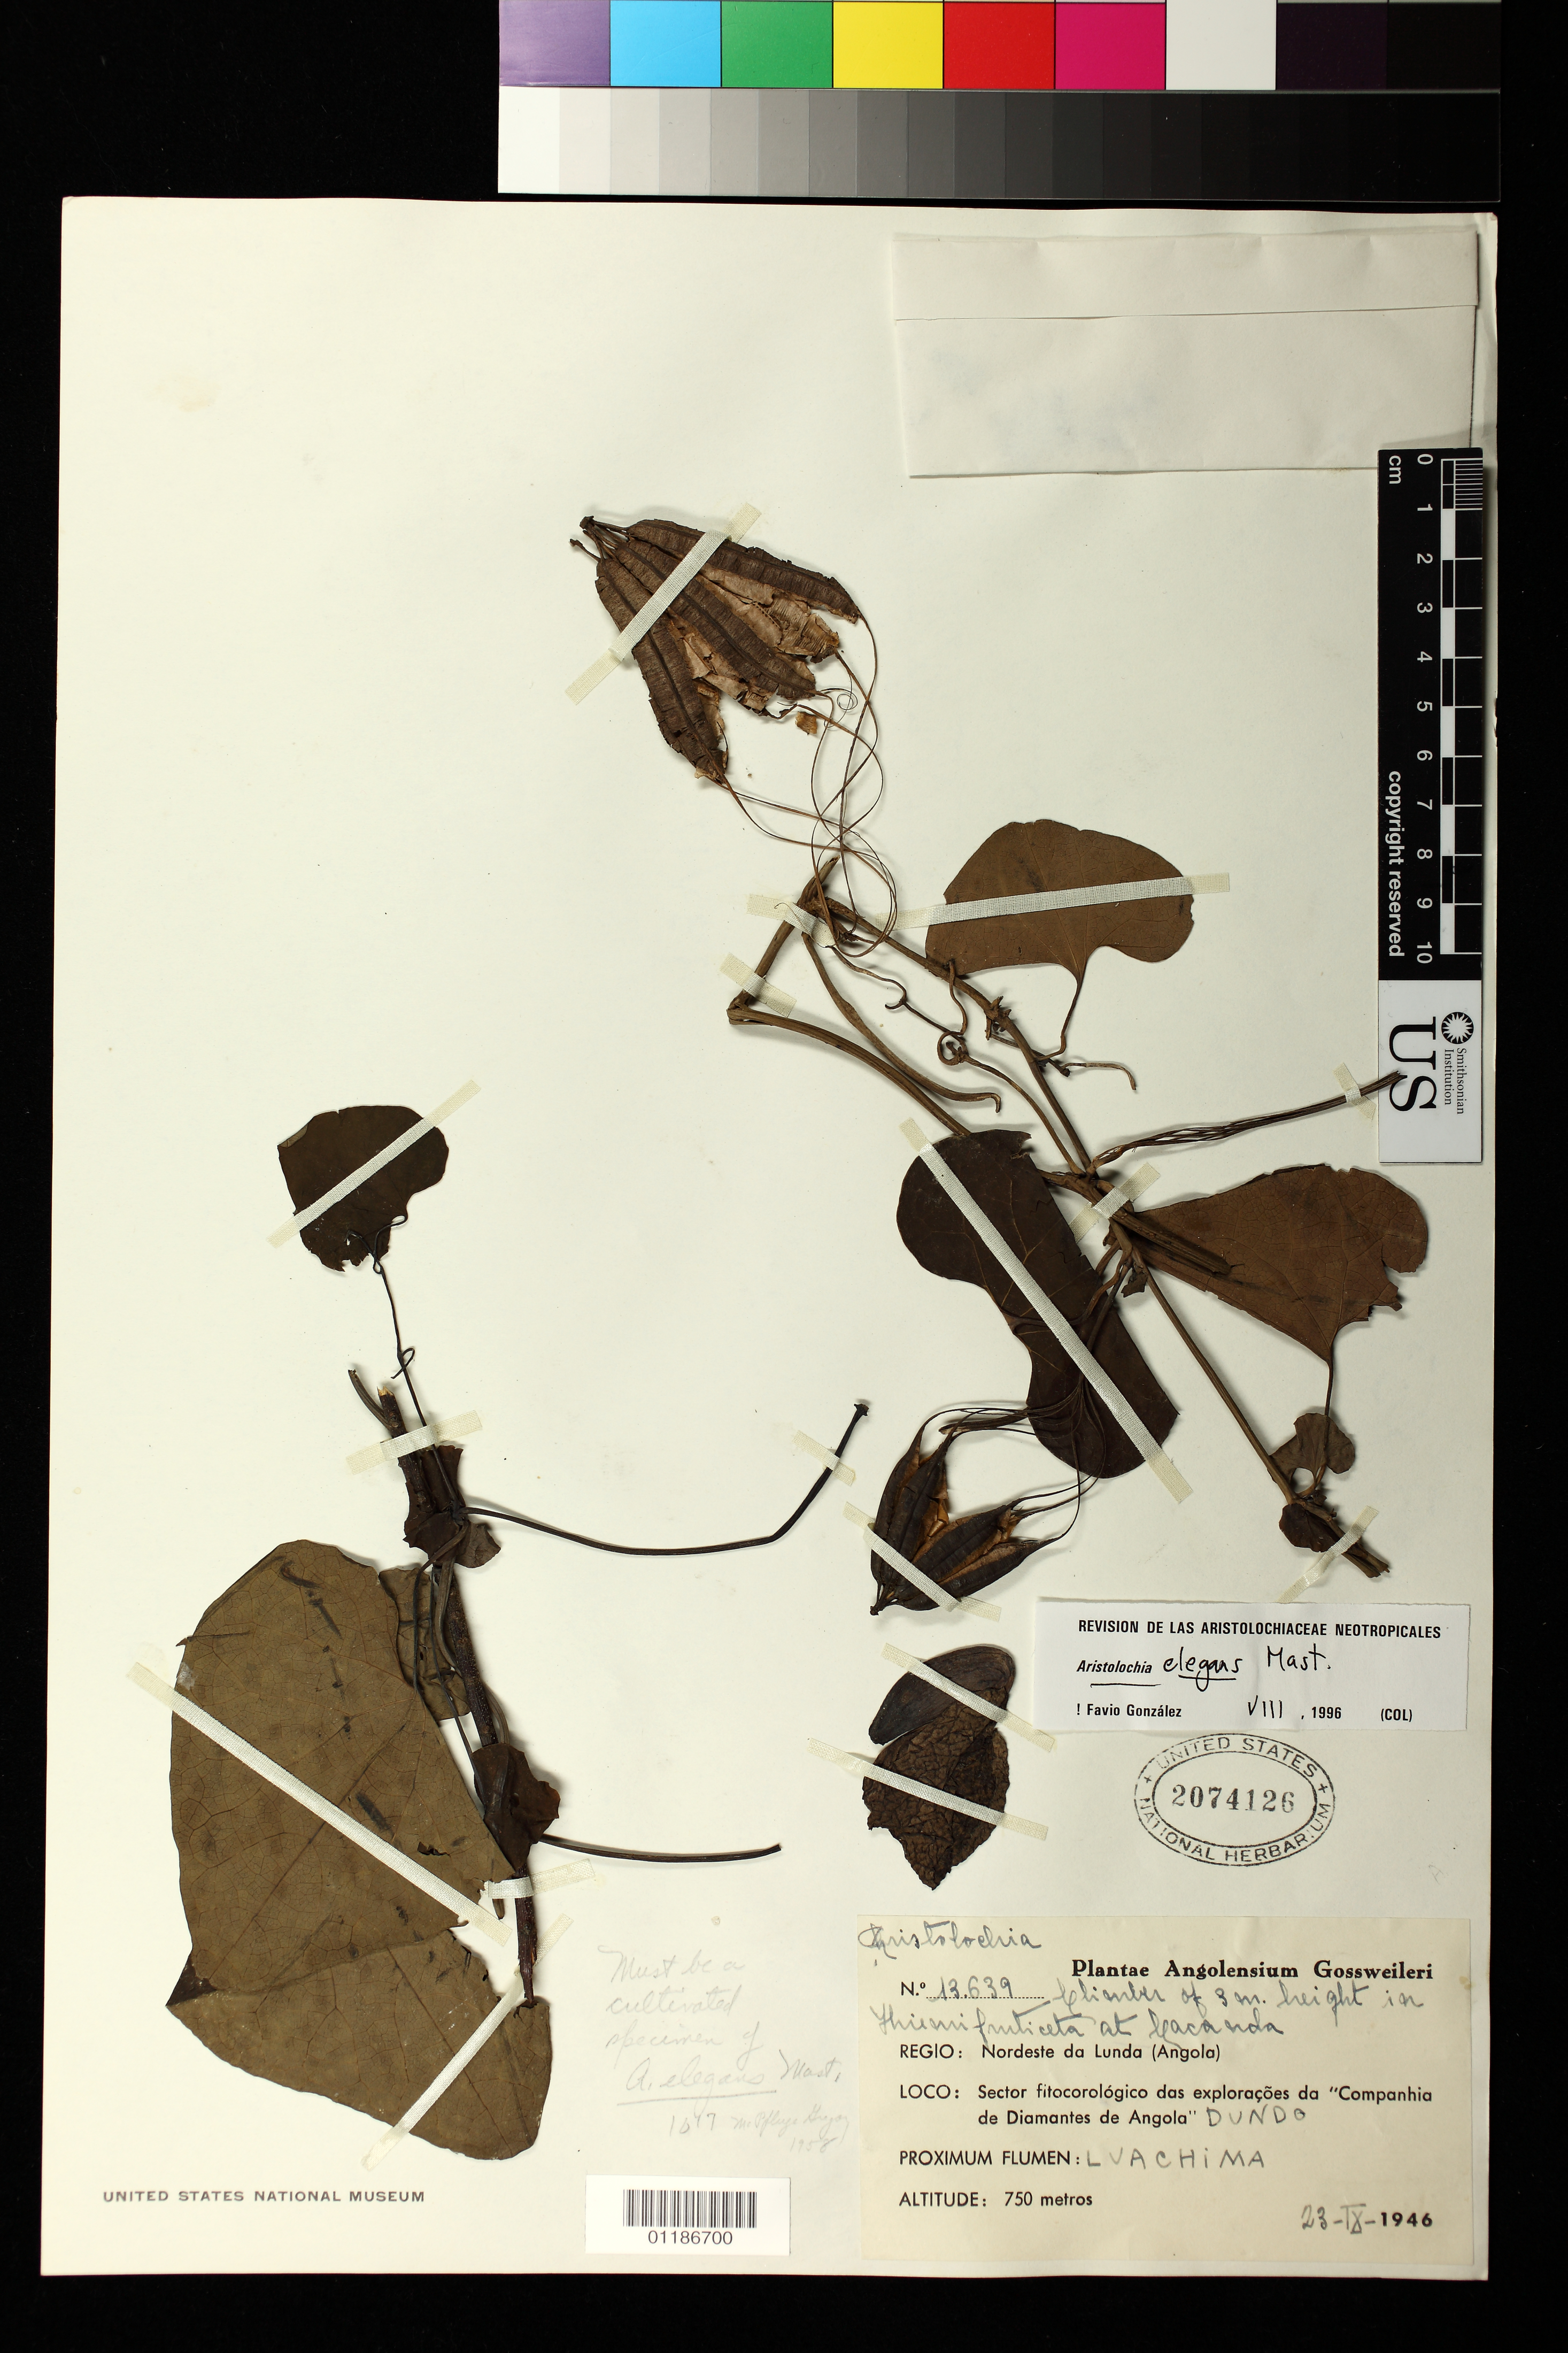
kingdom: Plantae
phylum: Tracheophyta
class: Magnoliopsida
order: Piperales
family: Aristolochiaceae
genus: Aristolochia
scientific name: Aristolochia elegans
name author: Mast.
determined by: González, F.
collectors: J. Gossweiler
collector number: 13639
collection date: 1946-09-23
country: Angola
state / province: Lunda Norte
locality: Cacanda near Dundo. Proximum Flumen: Luachima.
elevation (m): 750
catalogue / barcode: US 2074126